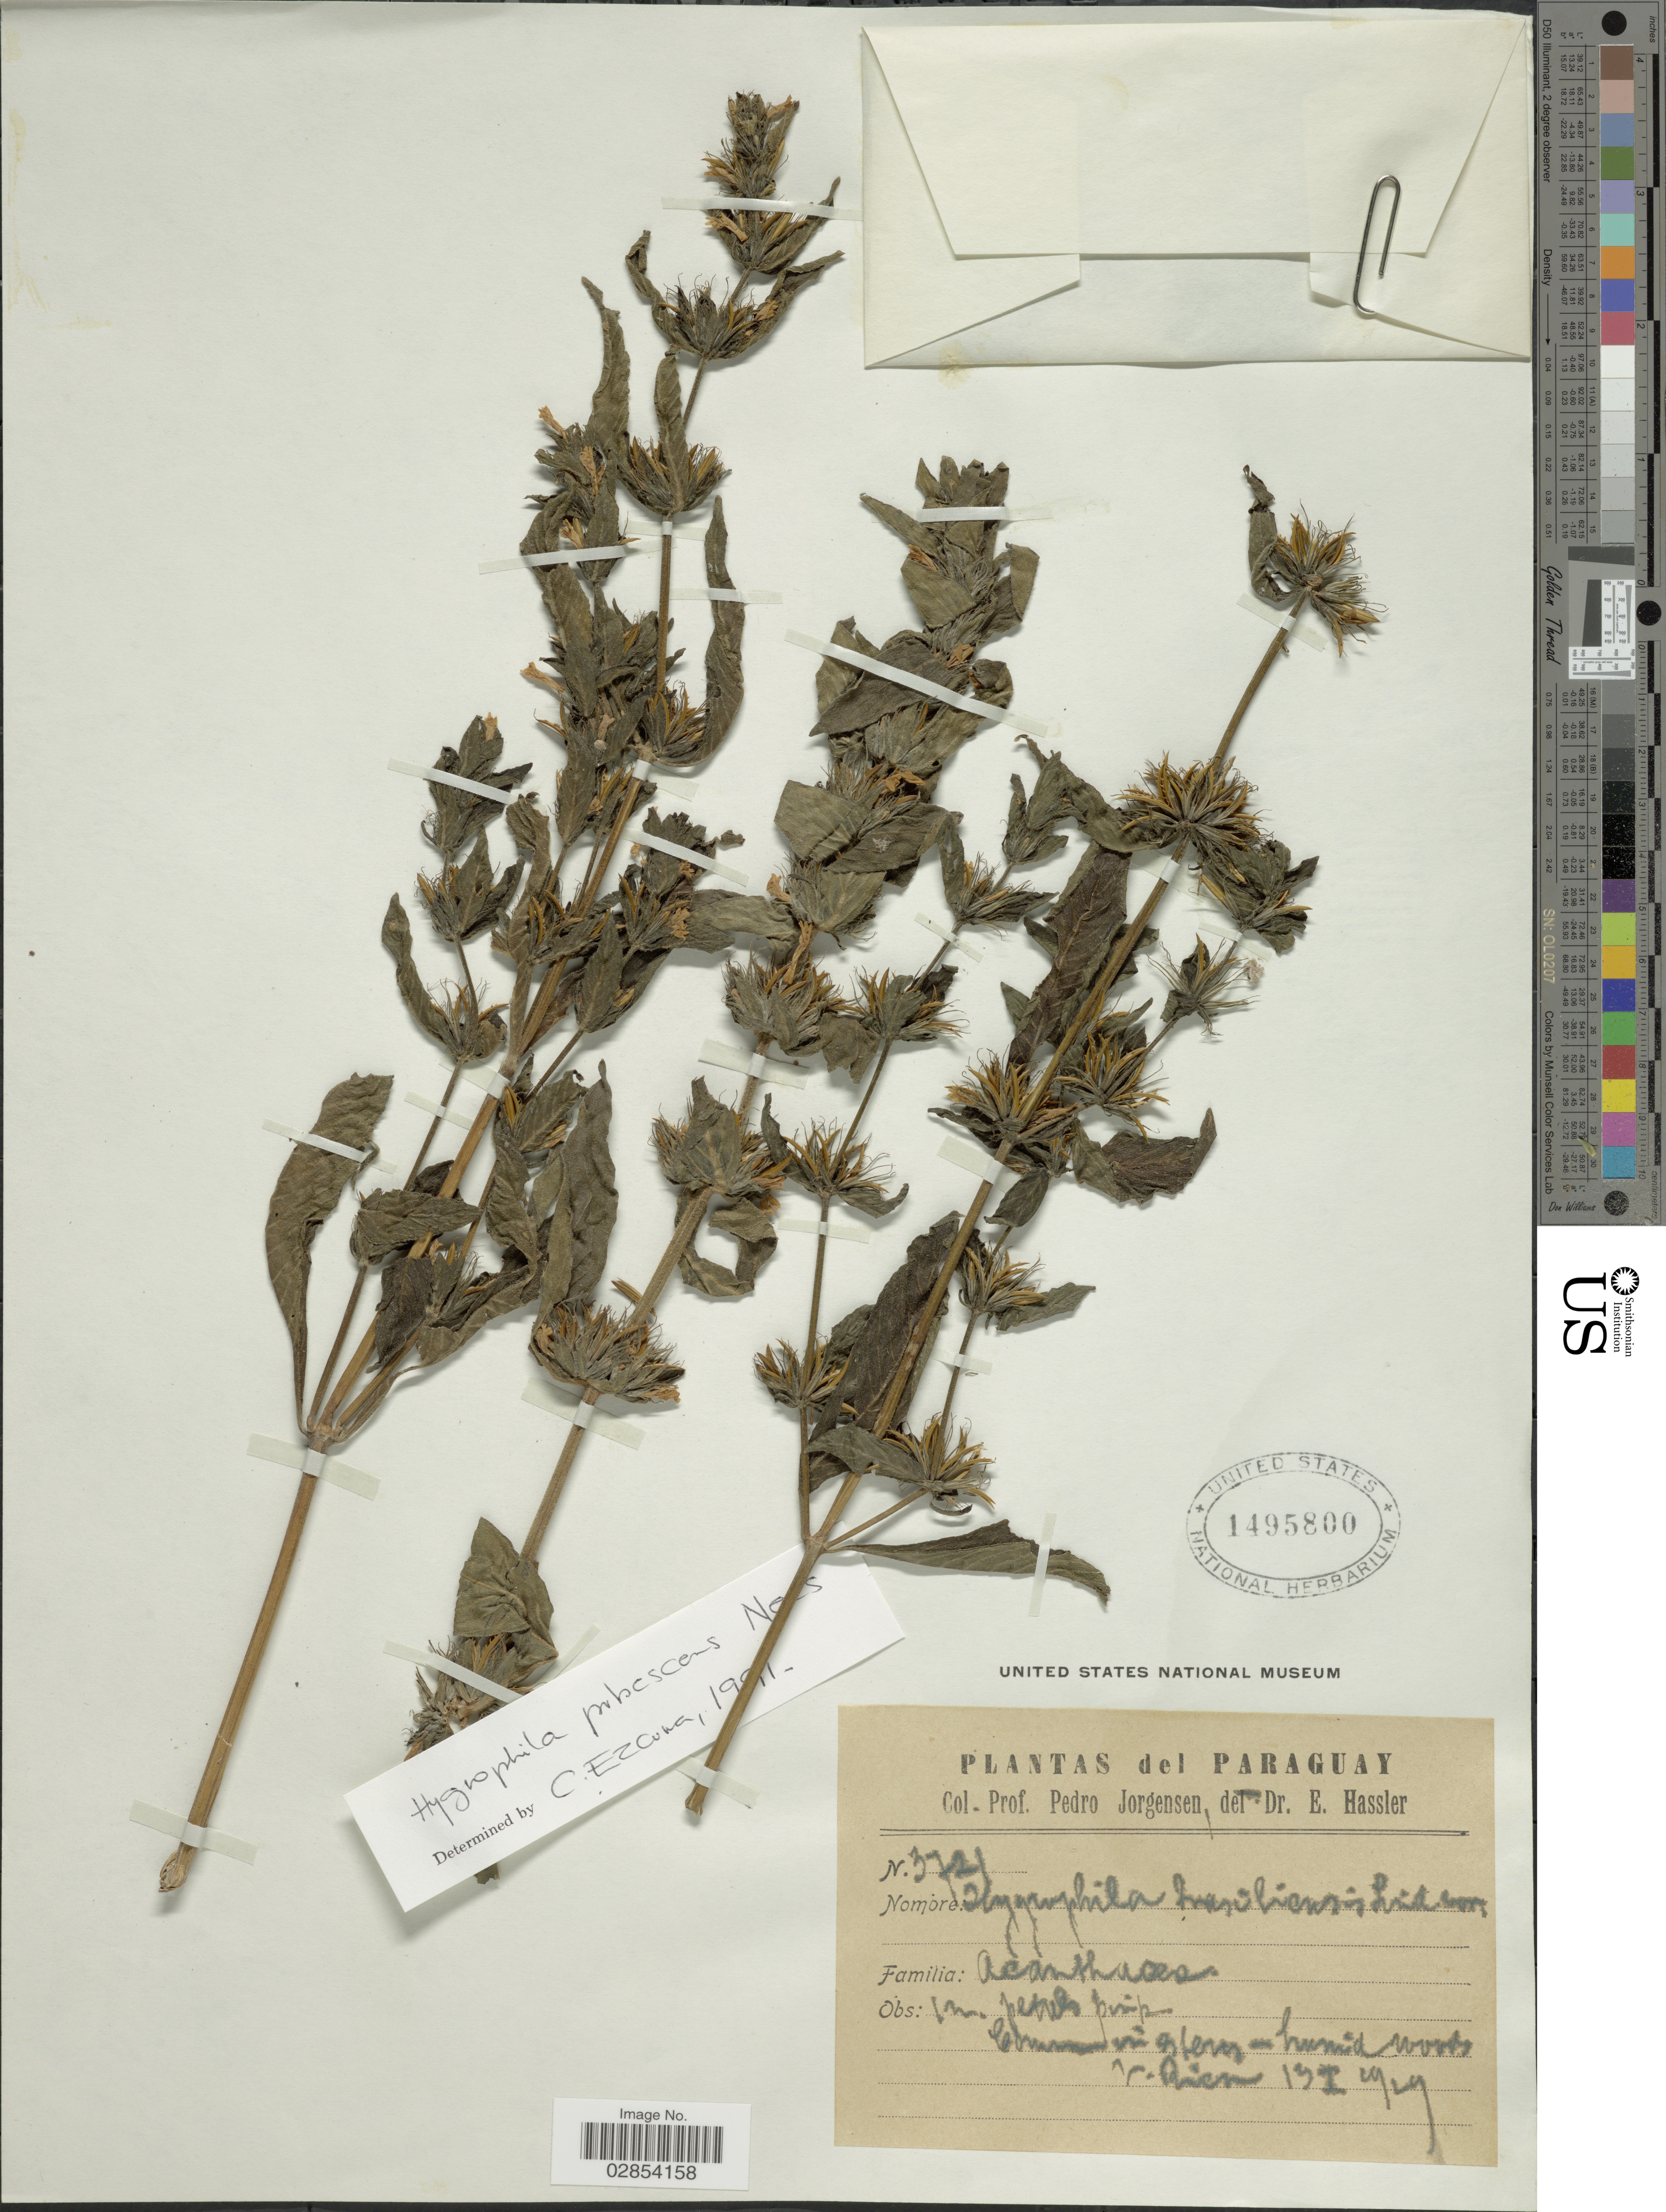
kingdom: Plantae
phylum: Tracheophyta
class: Magnoliopsida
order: Lamiales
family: Acanthaceae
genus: Hygrophila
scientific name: Hygrophila pubescens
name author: Nees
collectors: P. Jörgensen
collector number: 3721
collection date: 1929-01-13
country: Paraguay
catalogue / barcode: US 1495800